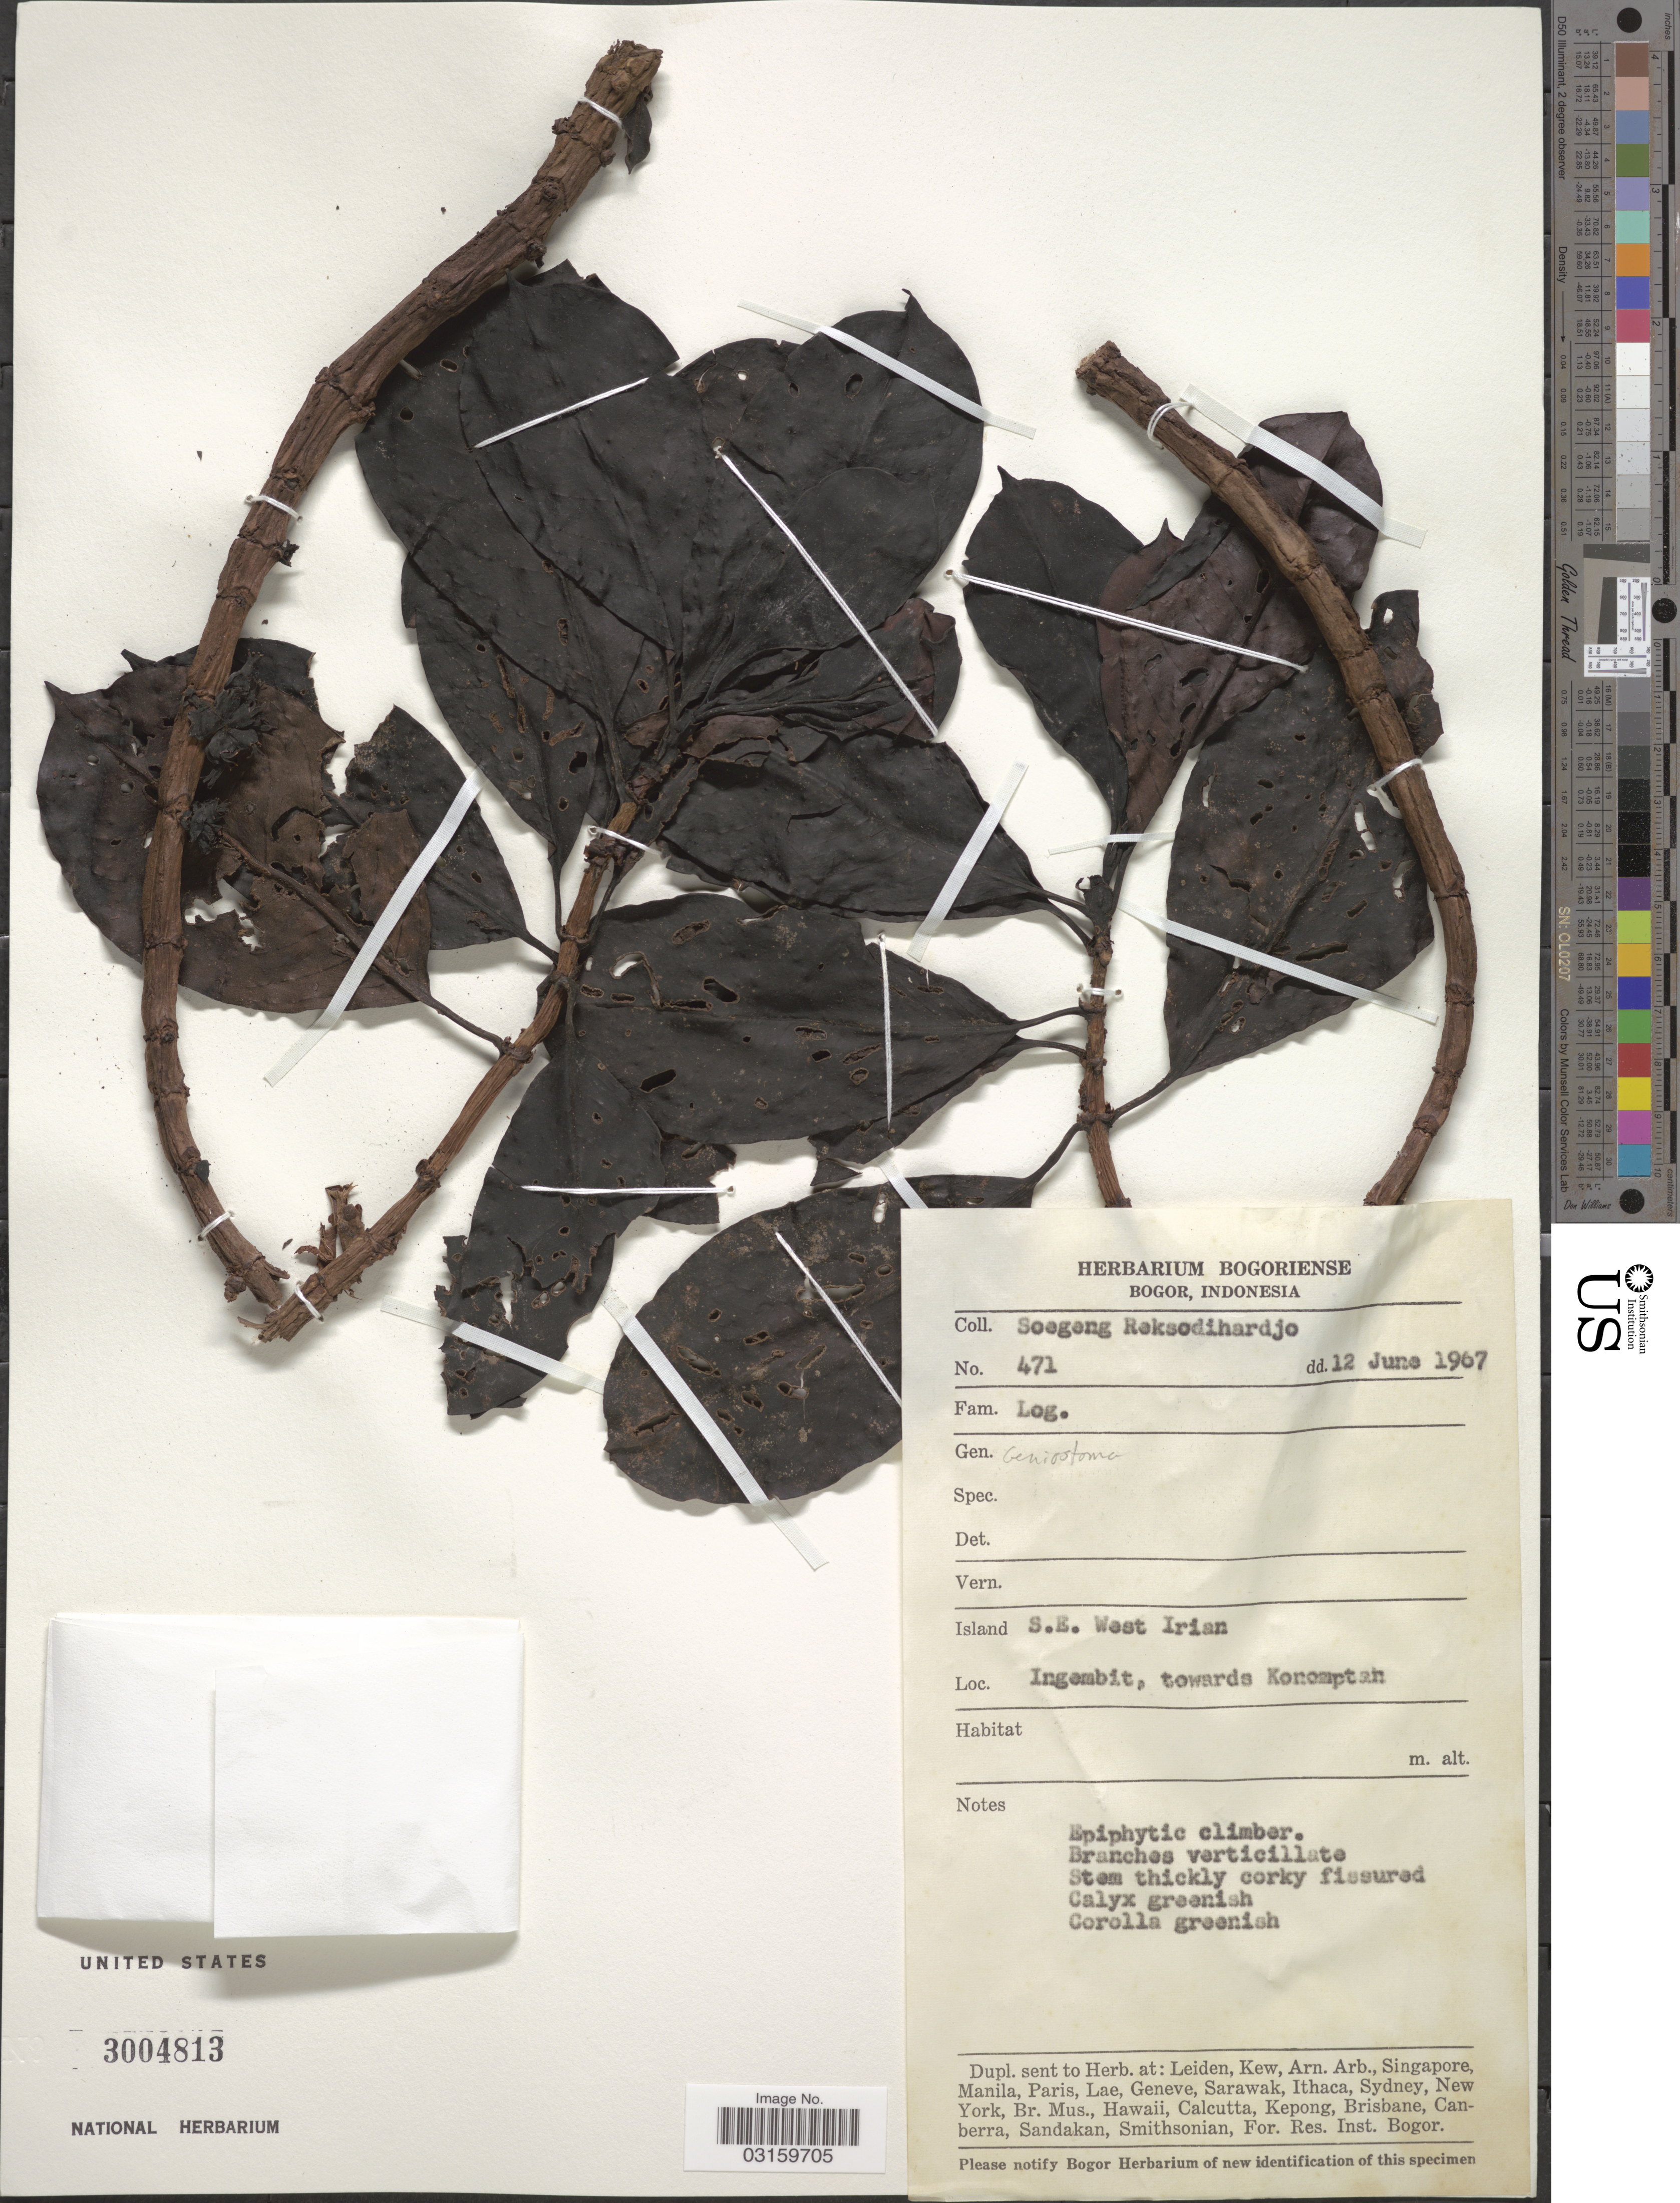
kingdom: Plantae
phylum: Tracheophyta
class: Magnoliopsida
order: Gentianales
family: Loganiaceae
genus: Geniostoma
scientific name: Geniostoma sp.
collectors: S. Reksodihardjo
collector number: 471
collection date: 1967-06-12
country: Indonesia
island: New Guinea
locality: S.E. West Irian. Ingembit, towards Konomptah.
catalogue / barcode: US 3004813